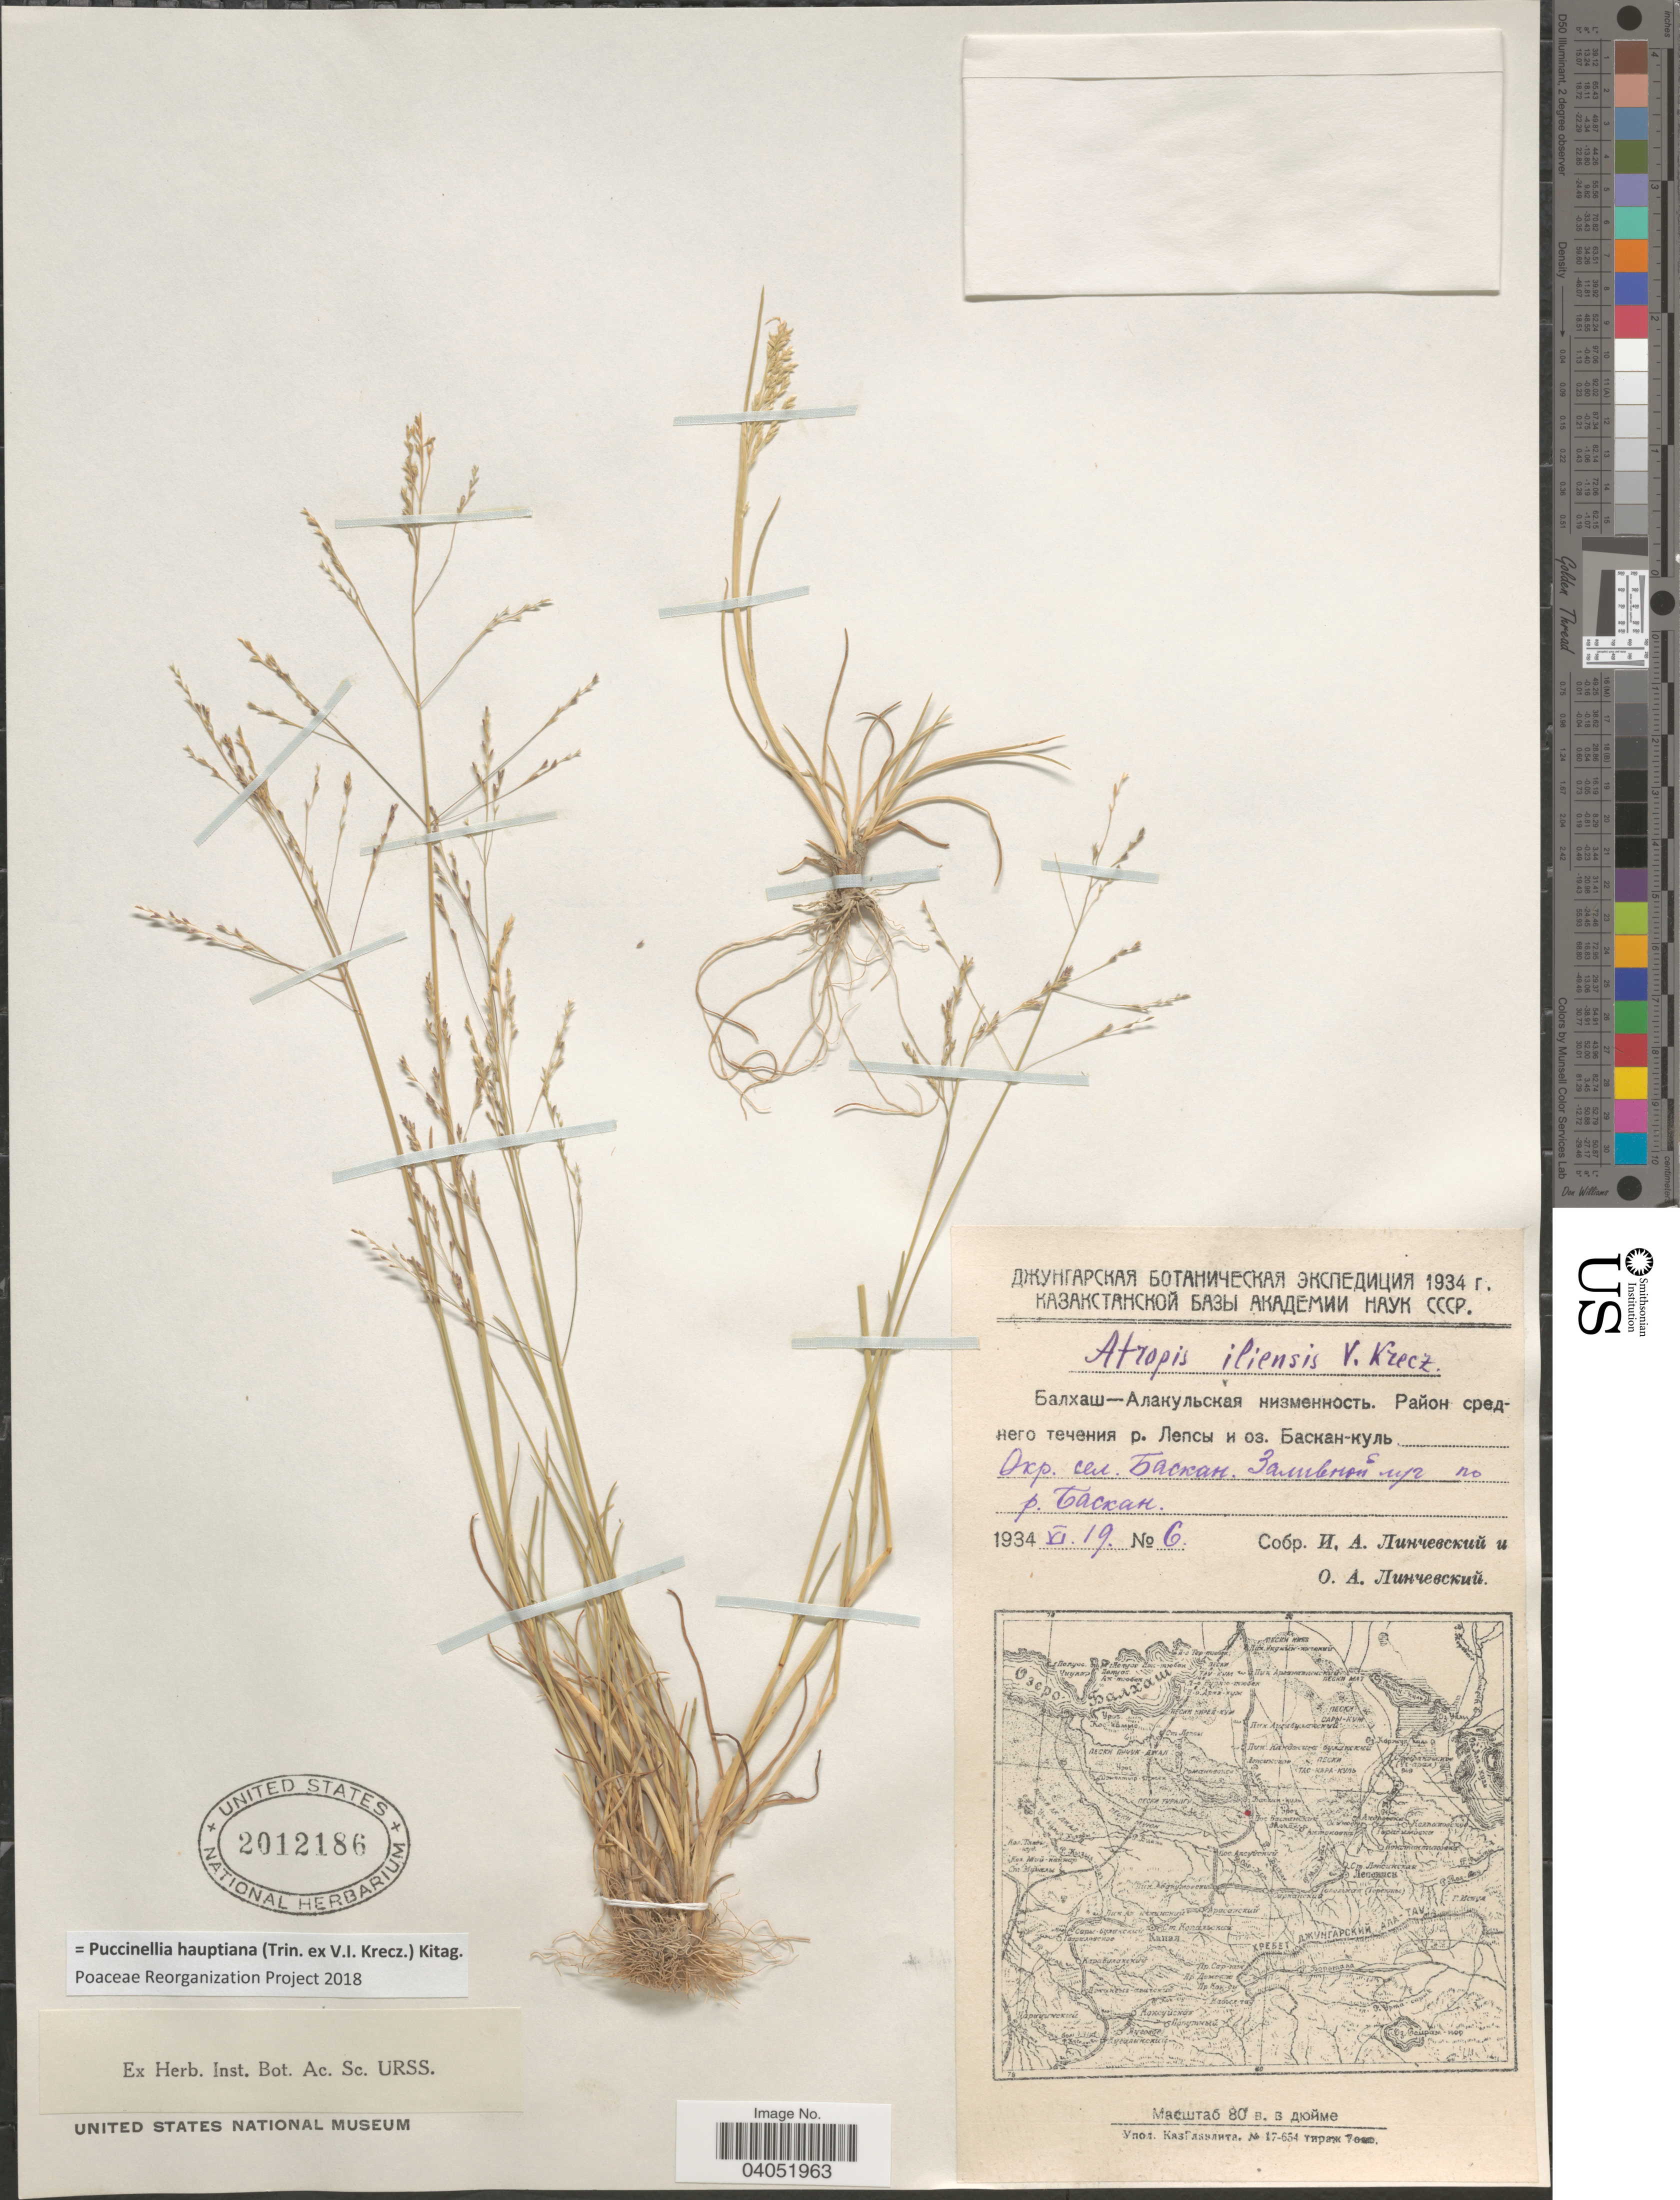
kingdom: Plantae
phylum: Tracheophyta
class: Liliopsida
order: Poales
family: Poaceae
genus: Puccinellia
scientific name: Puccinellia hauptiana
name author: (Trin. ex V.I. Krecz.) Kitag.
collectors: I. Linchevskiy & O. Linchevskiy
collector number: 6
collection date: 1934-06-19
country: Kazakhstan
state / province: Almaty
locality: Middle flow of river Lepsi, vicinity of village Baskan near river Baskan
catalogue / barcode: US 2012186